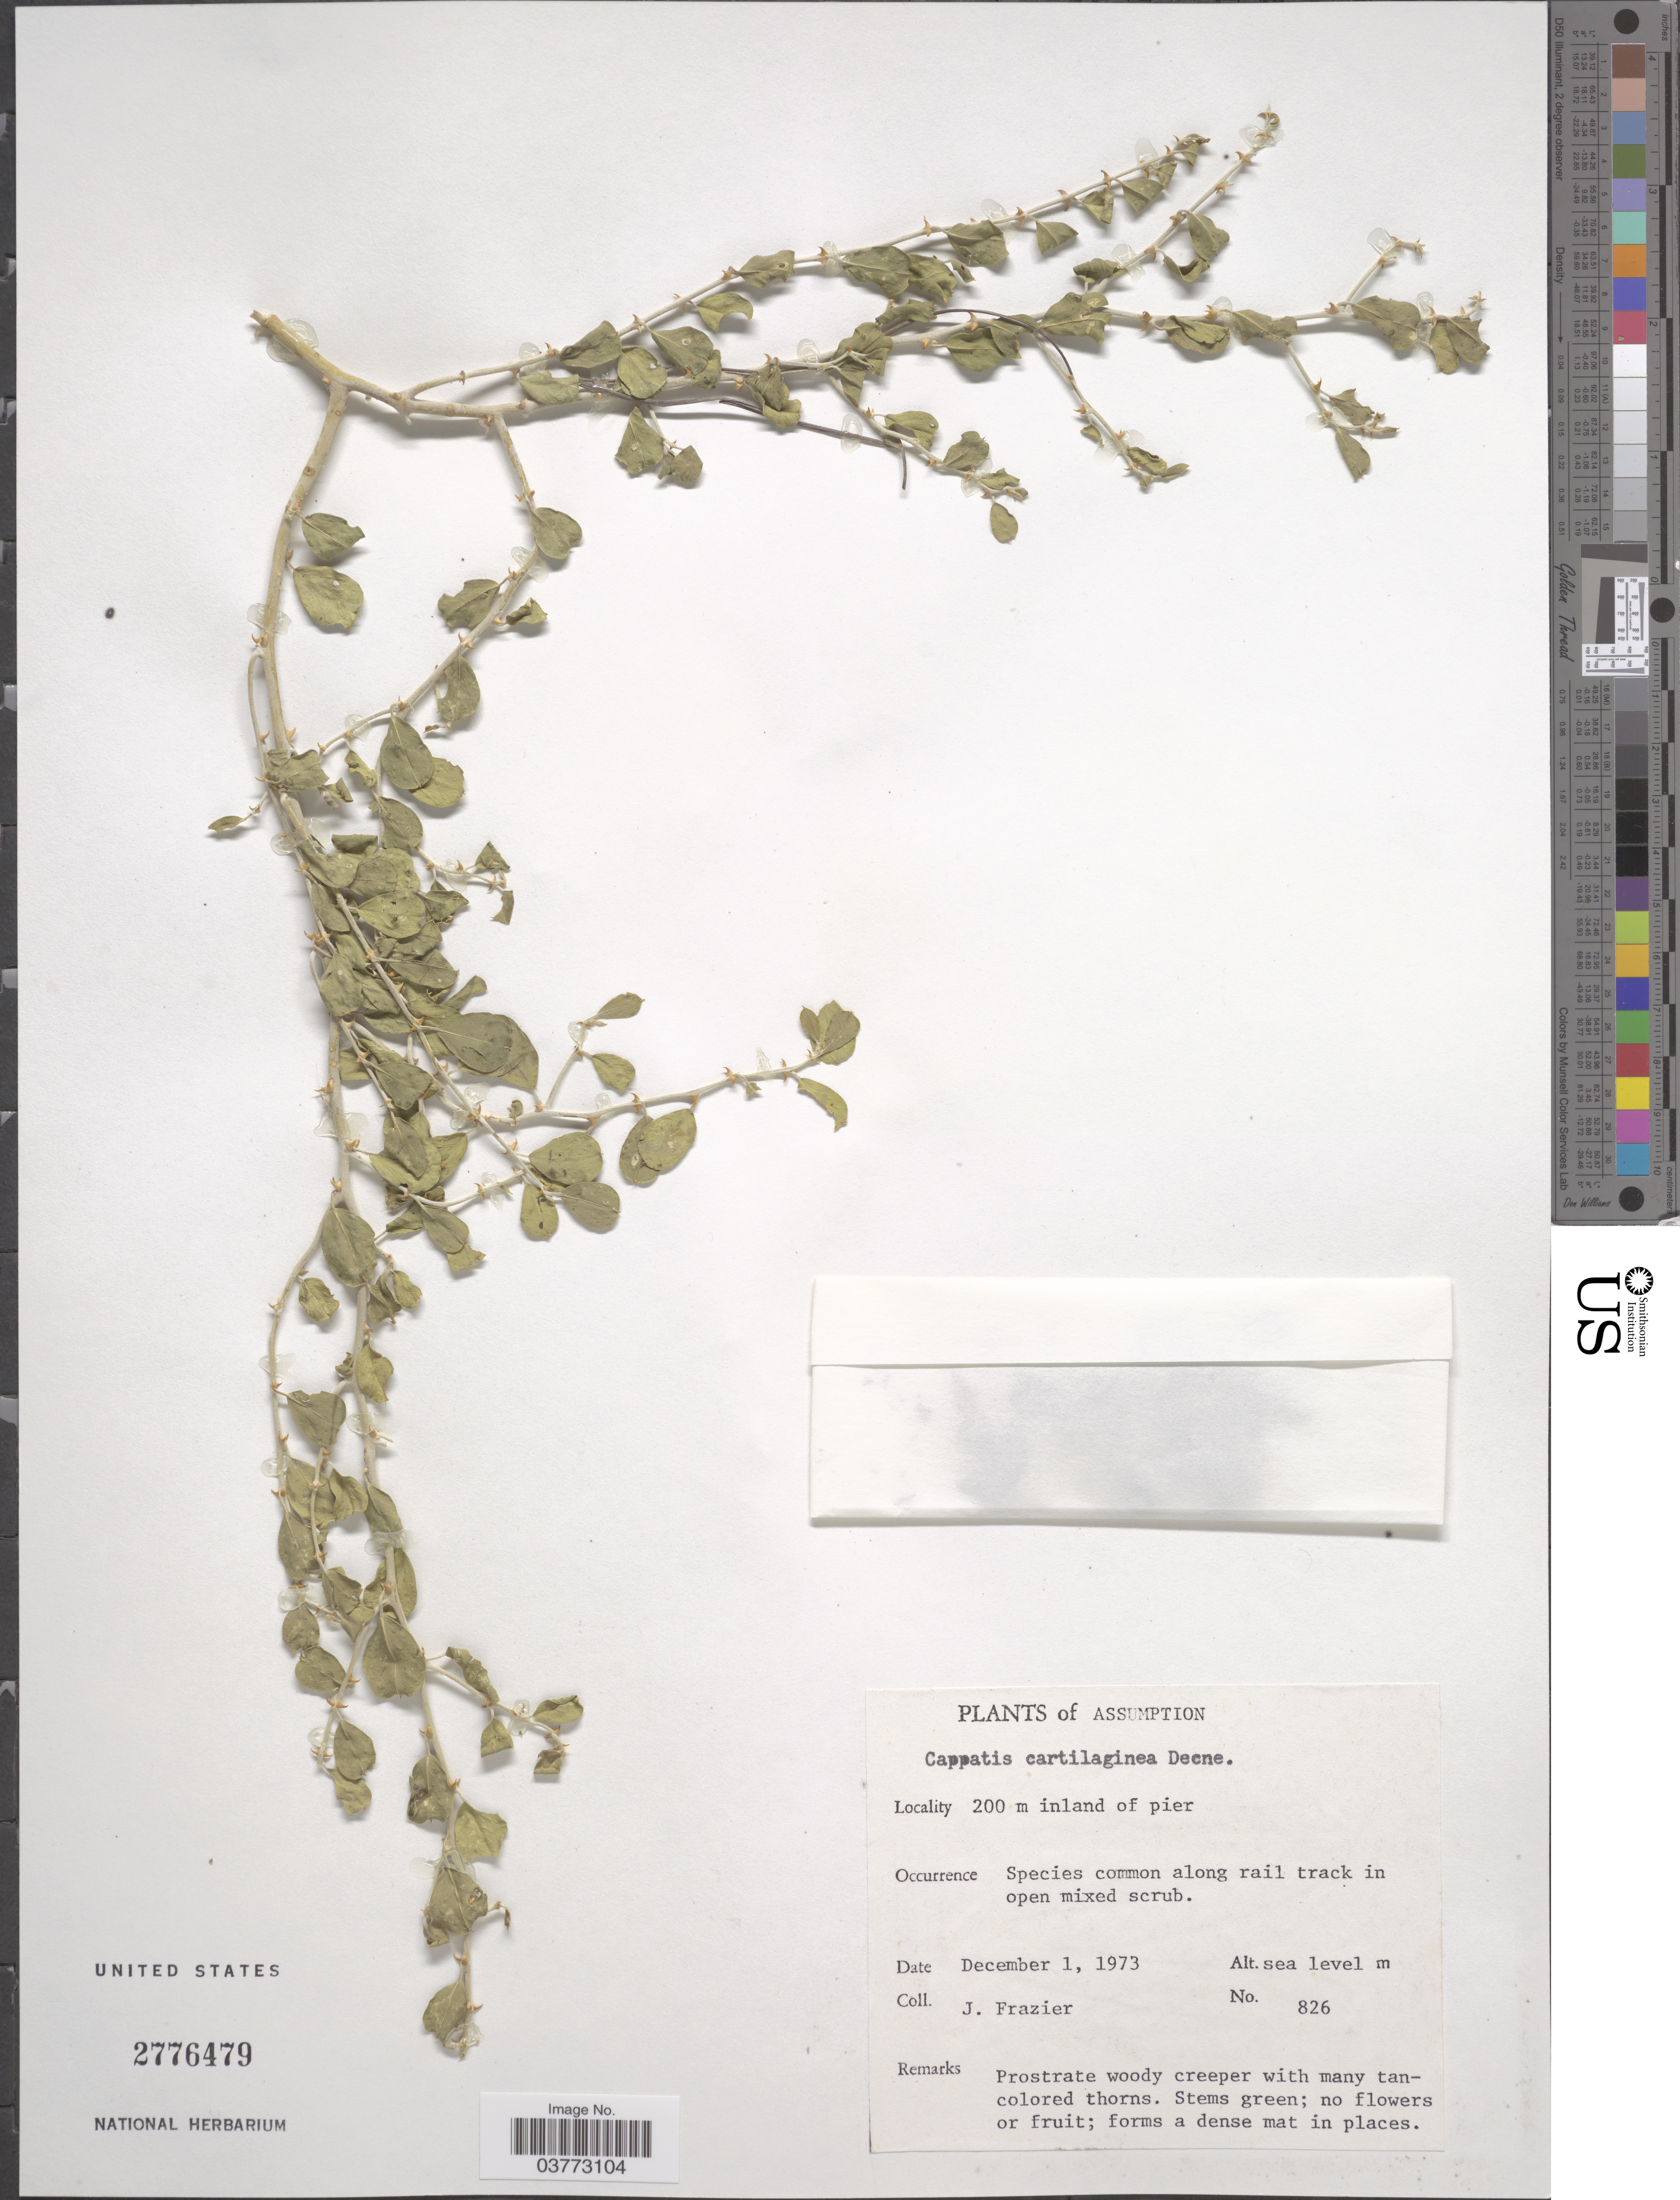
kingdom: Plantae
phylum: Tracheophyta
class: Magnoliopsida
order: Brassicales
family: Capparaceae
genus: Capparis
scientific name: Capparis cartilaginea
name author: Decne.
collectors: J. Frazier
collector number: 826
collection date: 1973-12-01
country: Seychelles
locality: Assumption. 200 m inland of pier.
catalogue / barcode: US 2776479